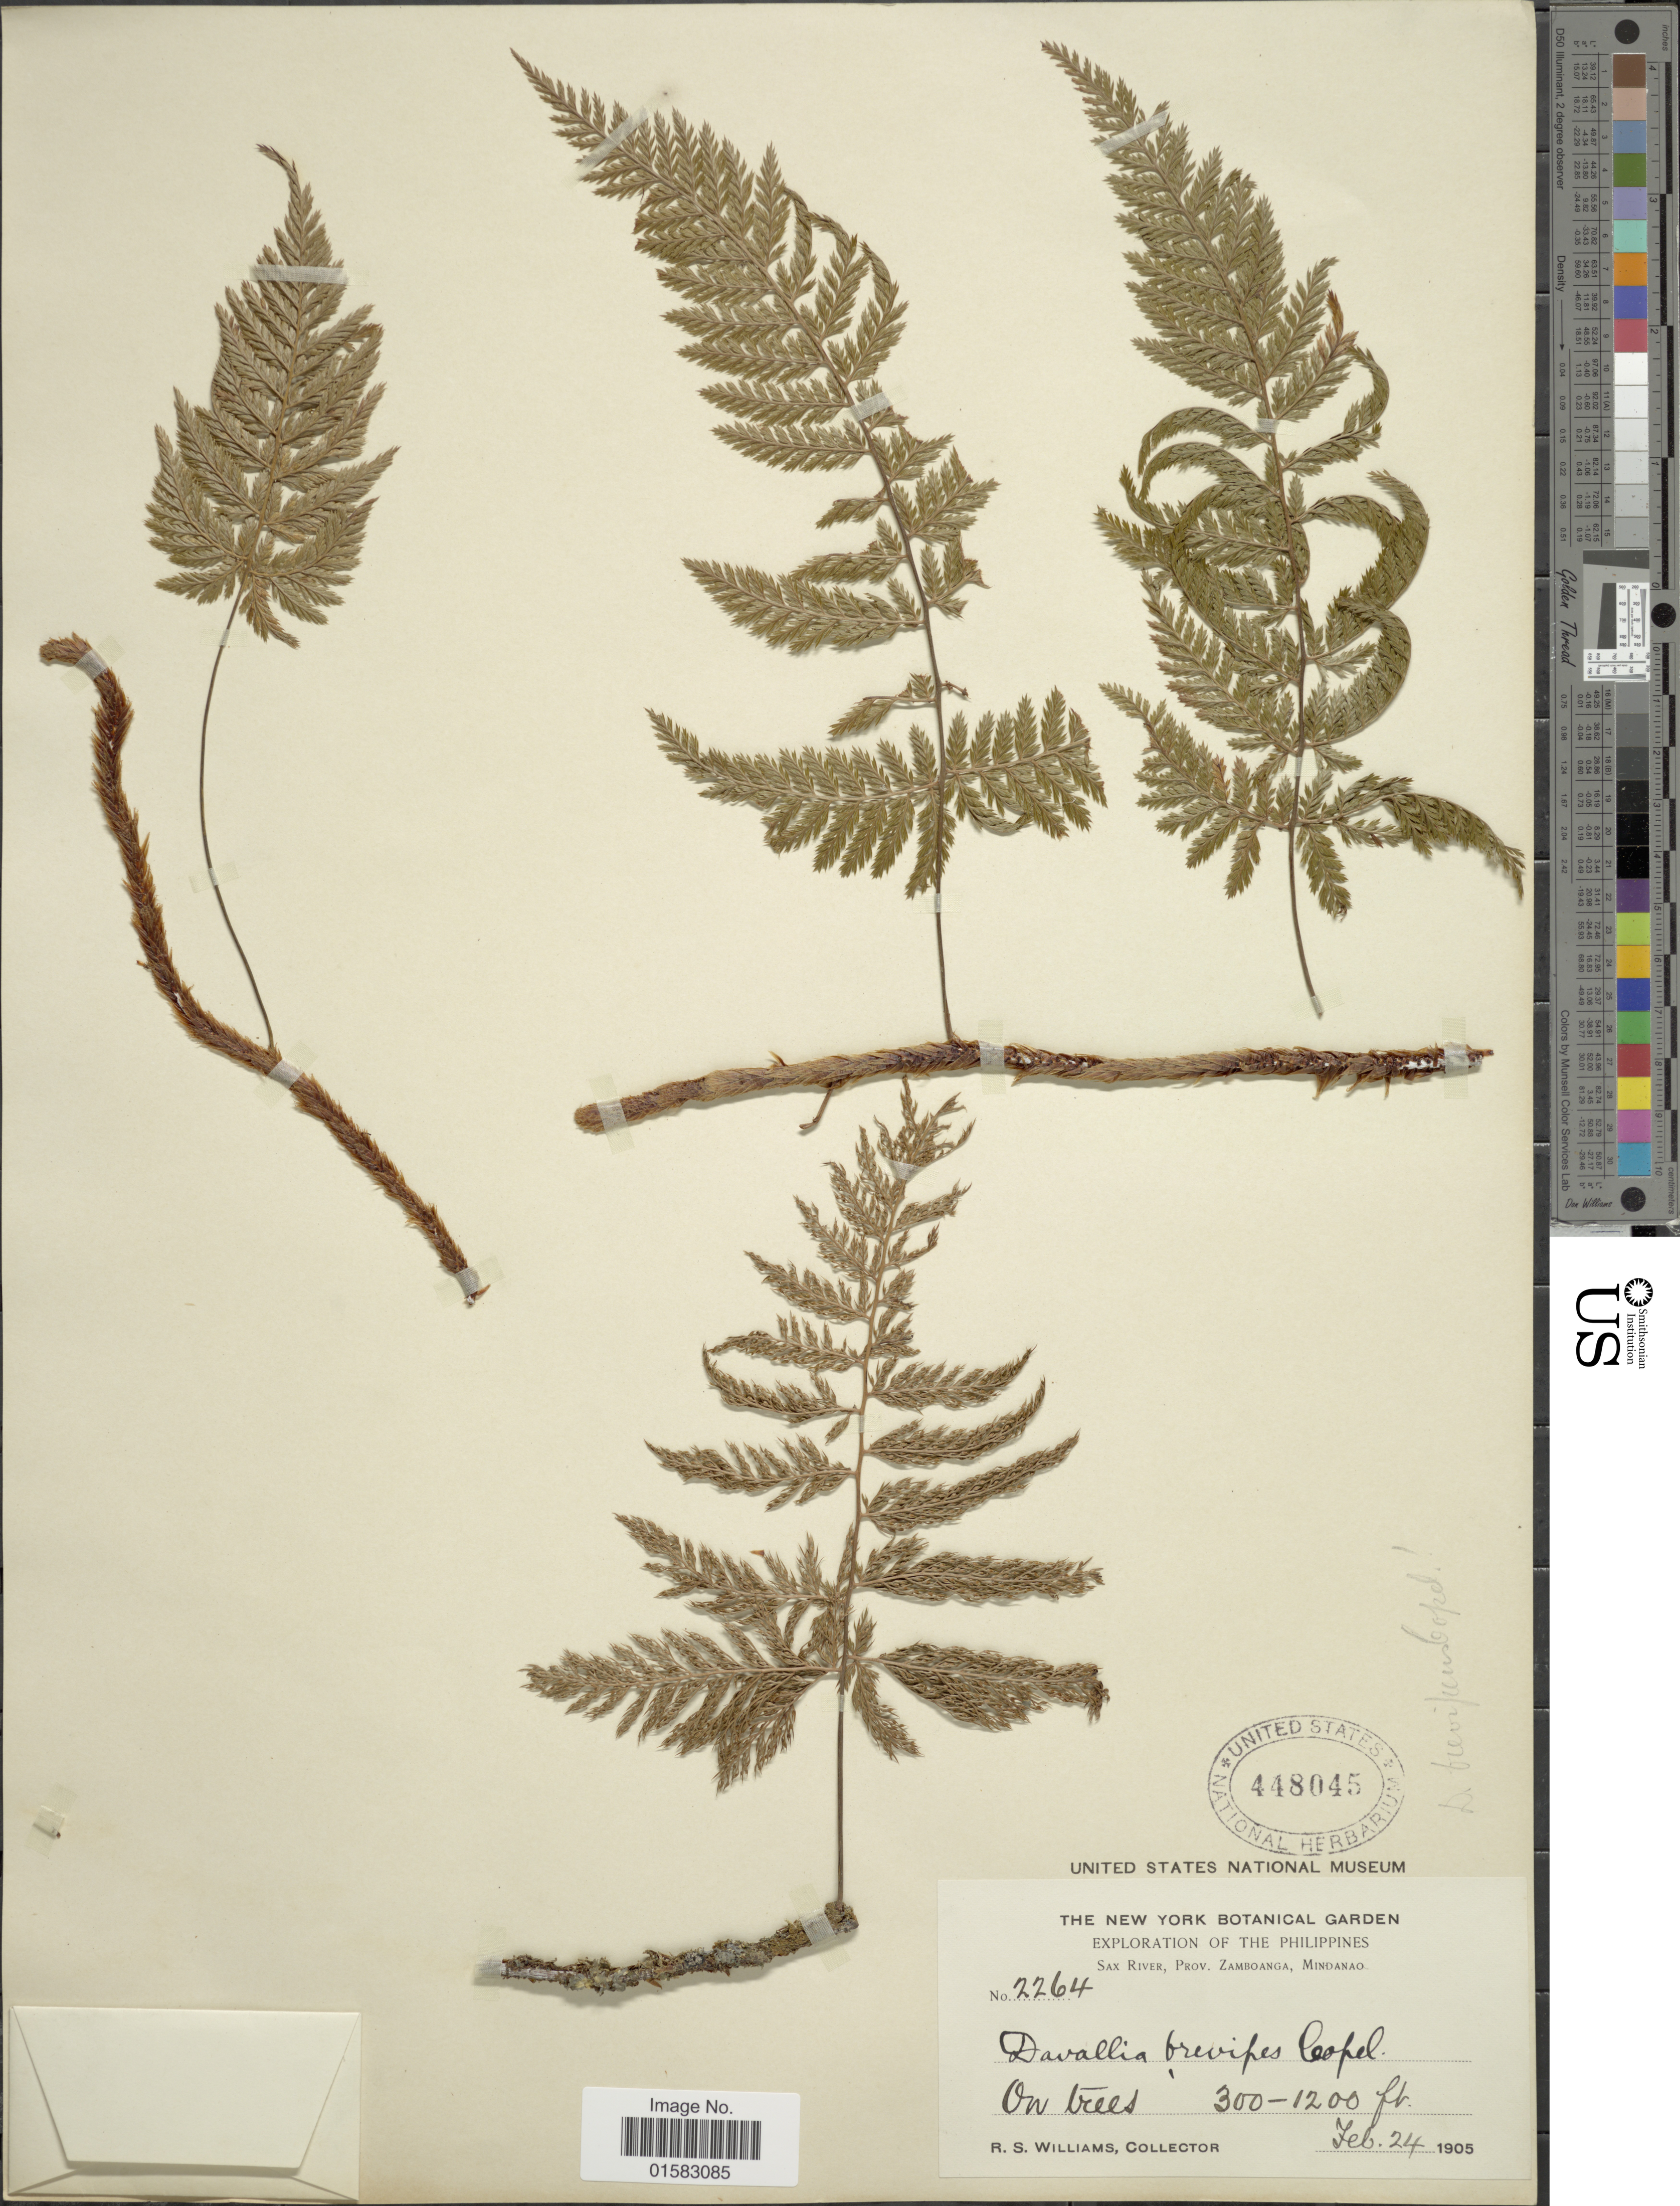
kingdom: Plantae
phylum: Tracheophyta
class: Polypodiopsida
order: Polypodiales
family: Davalliaceae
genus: Davallia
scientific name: Davallia brevipes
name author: Copel.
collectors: R. S. Williams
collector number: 2264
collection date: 1905-02-24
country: Philippines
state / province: Zamboanga Peninsula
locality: Sax river, Prov. Zamboanga, Mindanao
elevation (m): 91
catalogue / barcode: US 448045